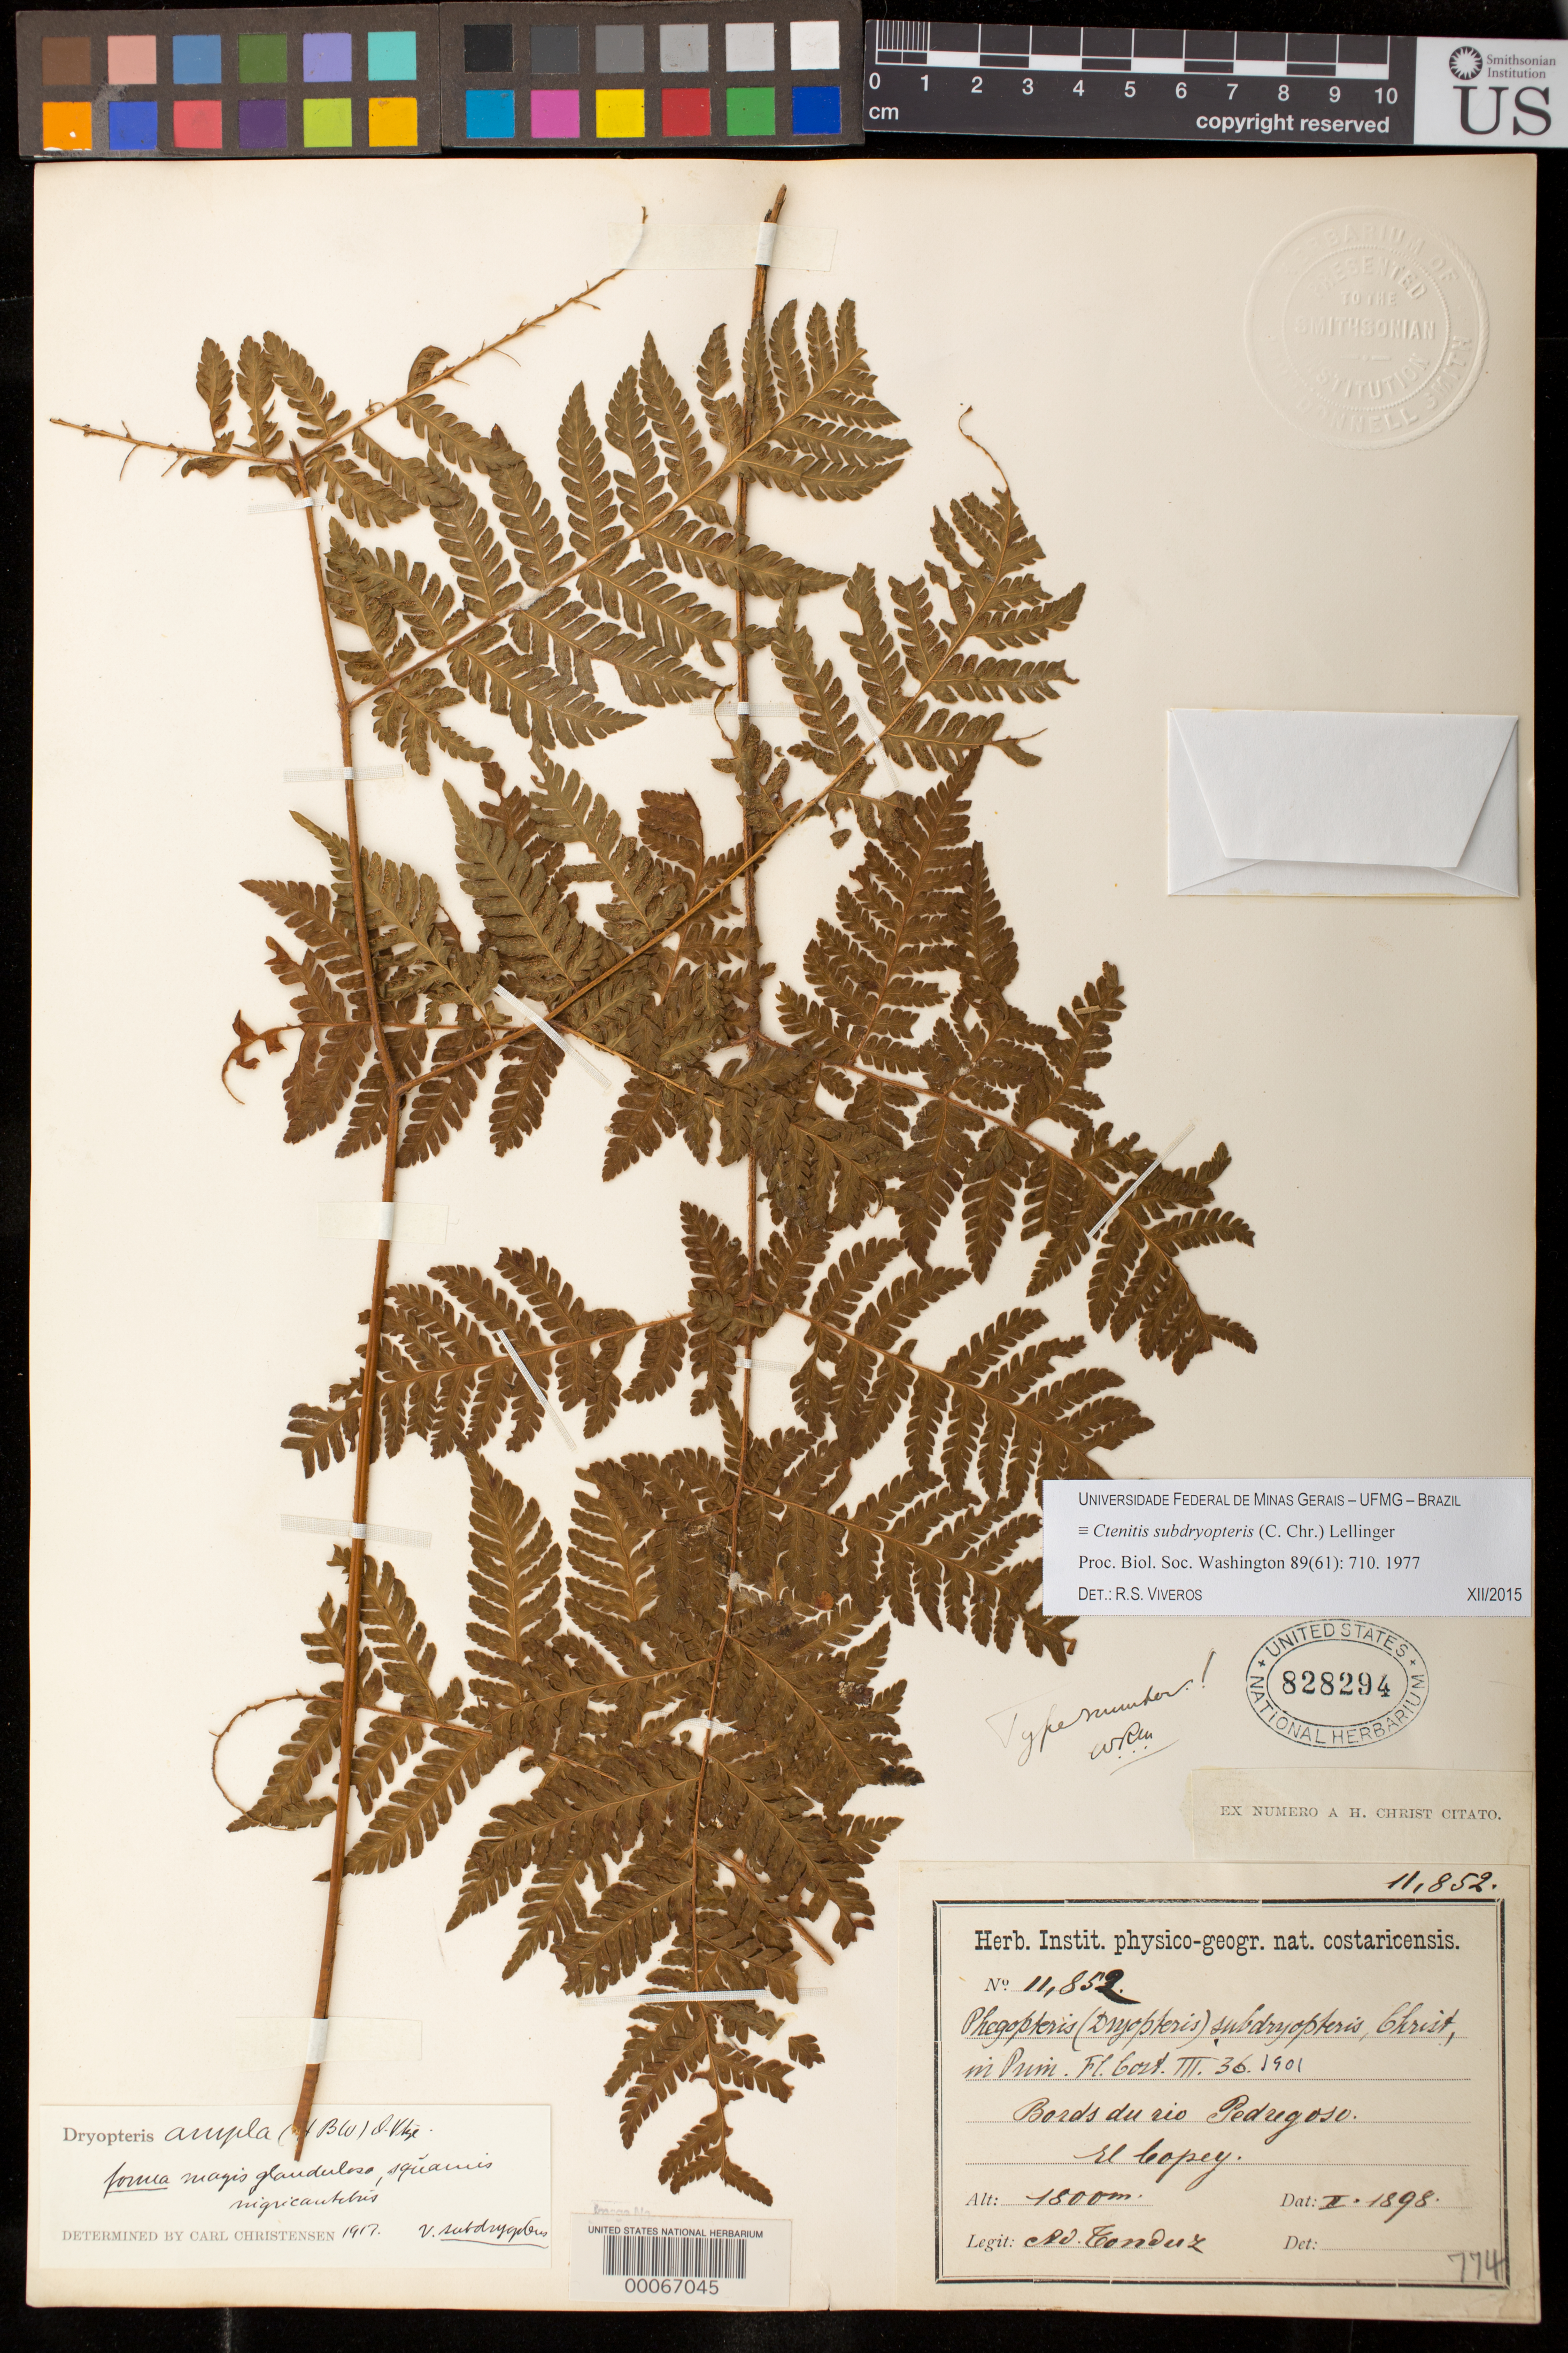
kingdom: Plantae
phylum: Tracheophyta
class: Polypodiopsida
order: Polypodiales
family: Thelypteridaceae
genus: Phegopteris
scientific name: Phegopteris subdryopteris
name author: Christ in Pittier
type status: Isotype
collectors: A. Tonduz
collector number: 11852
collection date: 1898-02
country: Costa Rica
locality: Bord du Rio Pedregoso, El Copey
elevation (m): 1800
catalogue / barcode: US 828294